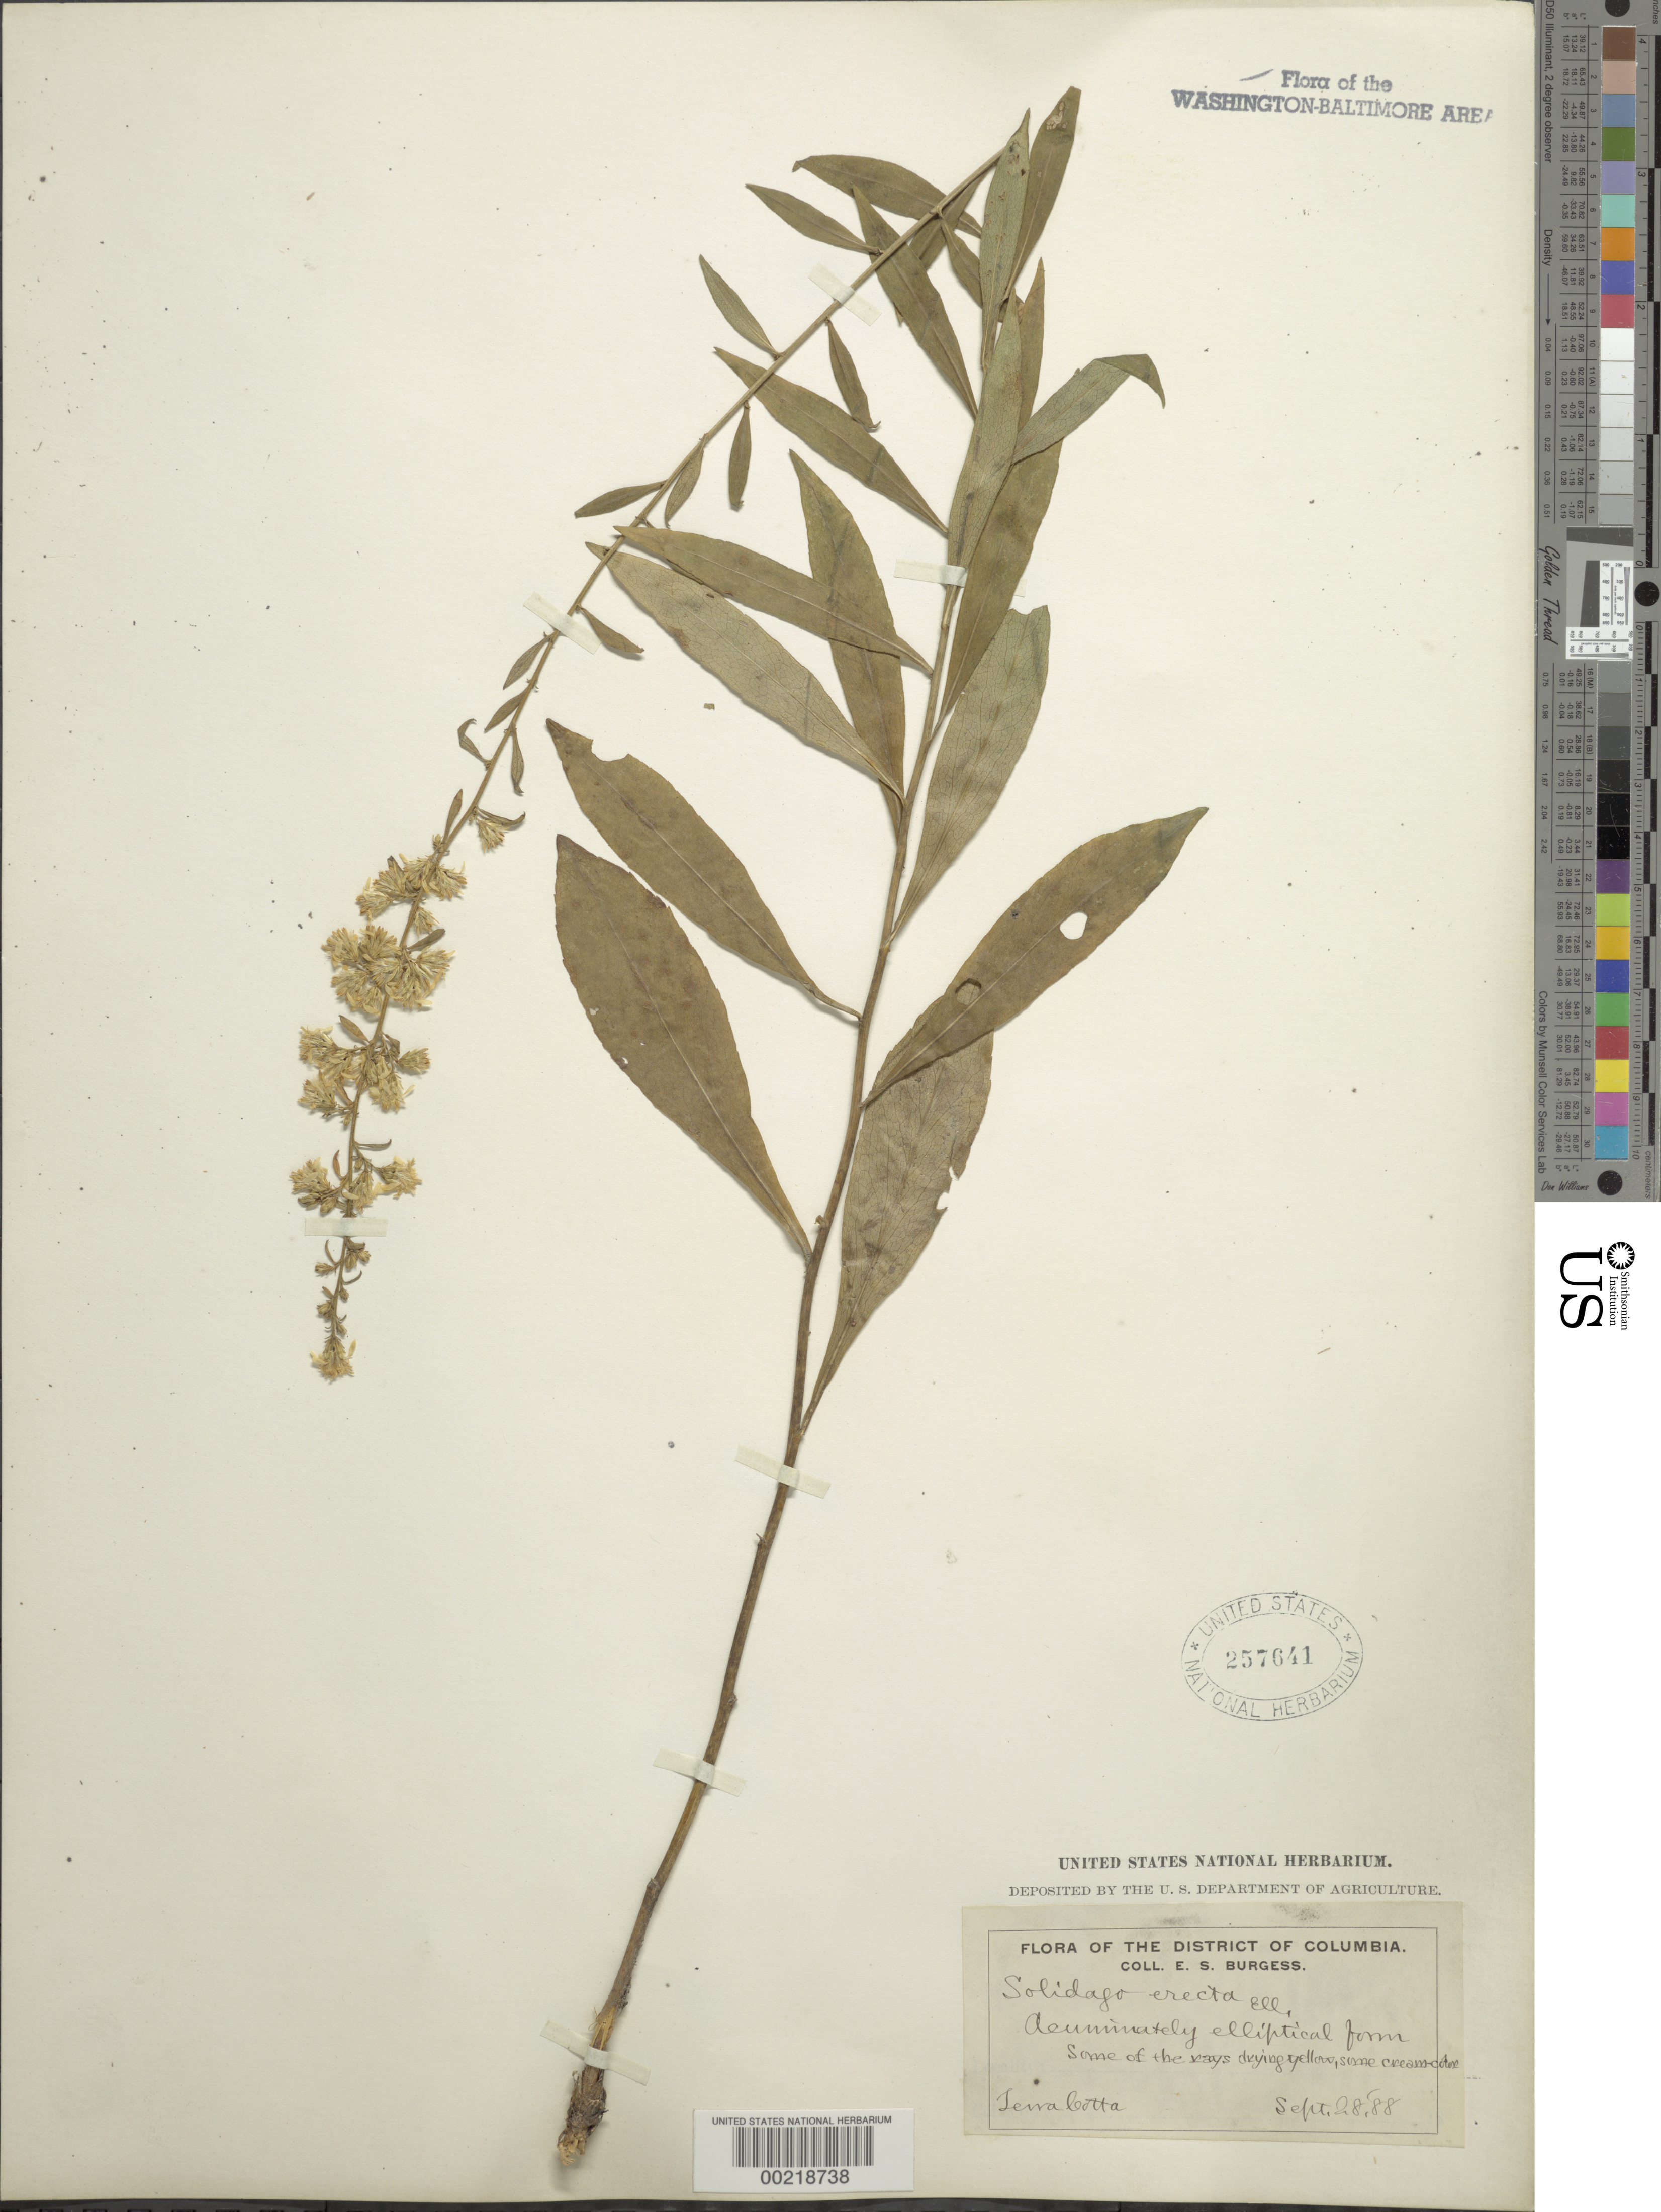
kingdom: Plantae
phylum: Tracheophyta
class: Magnoliopsida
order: Asterales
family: Asteraceae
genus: Solidago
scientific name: Solidago erecta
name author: Pursh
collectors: E. Burgess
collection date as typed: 28 Sep 1888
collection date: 1888-09-28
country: United States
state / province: District of Columbia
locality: Terra Cotta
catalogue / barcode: US 257641